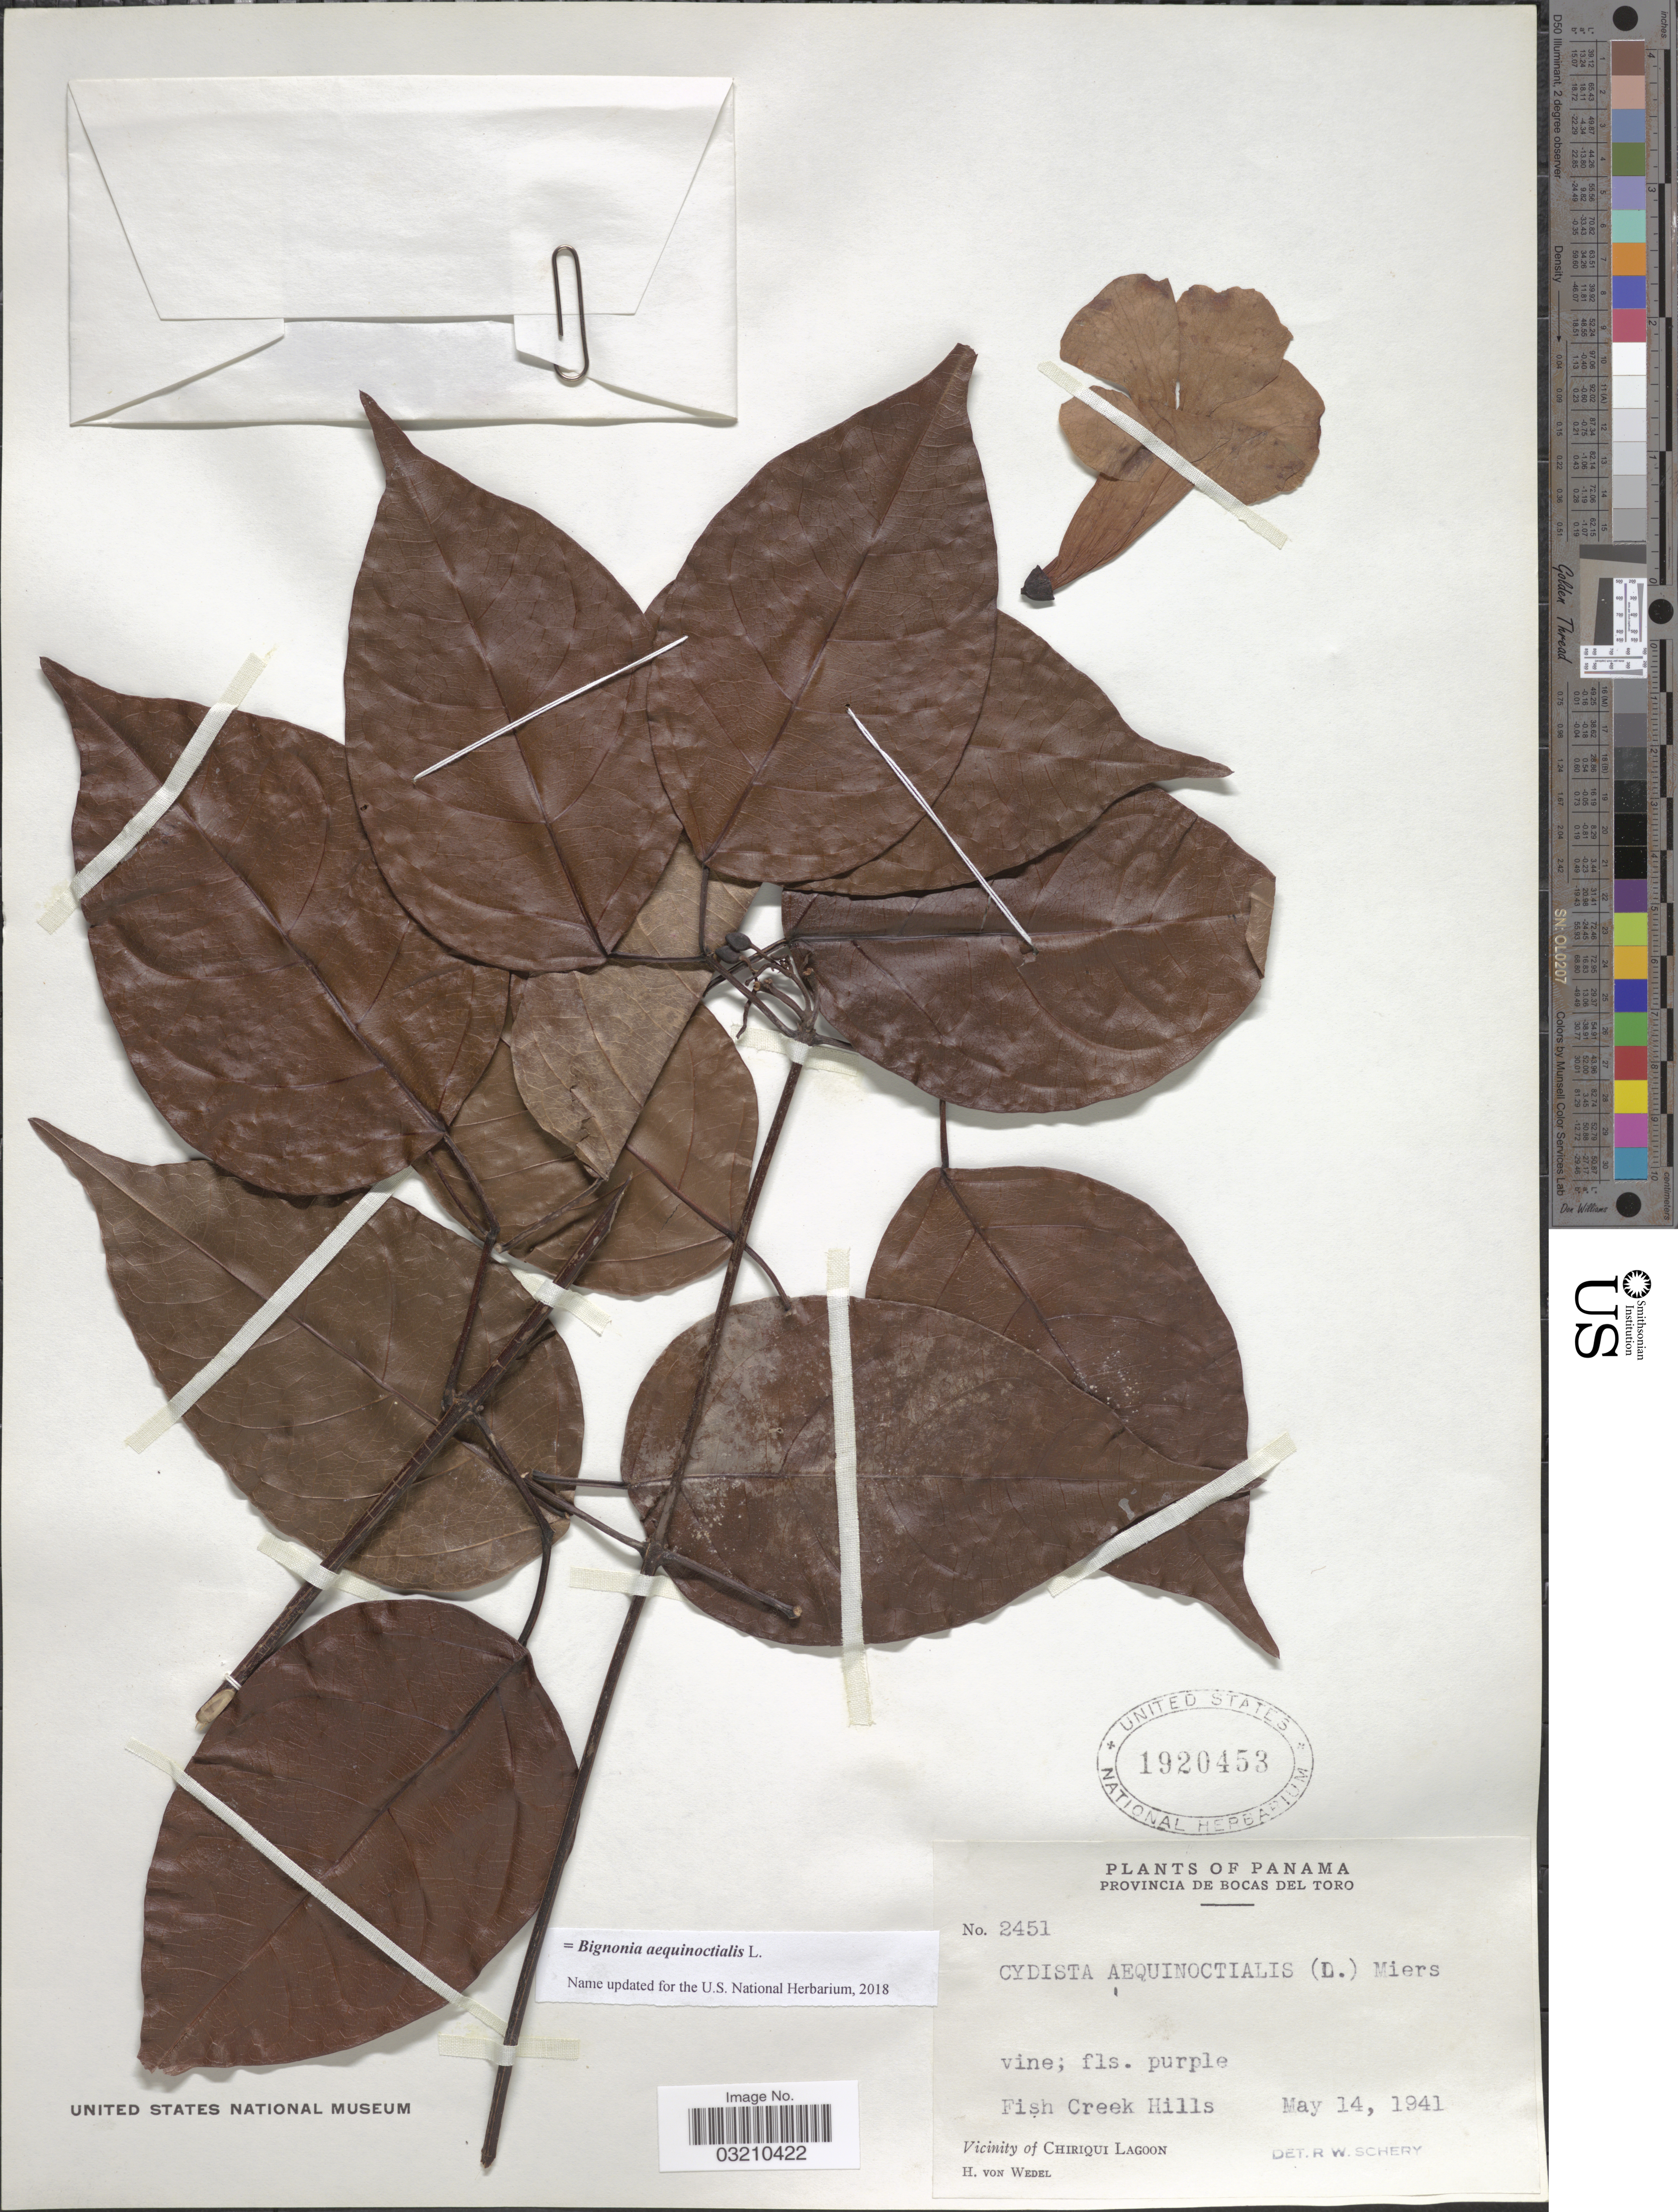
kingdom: Plantae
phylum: Tracheophyta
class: Magnoliopsida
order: Lamiales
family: Bignoniaceae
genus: Bignonia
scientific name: Bignonia aequinoctialis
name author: L.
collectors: H. von Wedel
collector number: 2451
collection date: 1941-05-14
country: Panama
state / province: Bocas del Toro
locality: Fish Creek Hills. Vicinity of Chiriqui Lagoon.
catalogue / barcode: US 1920453